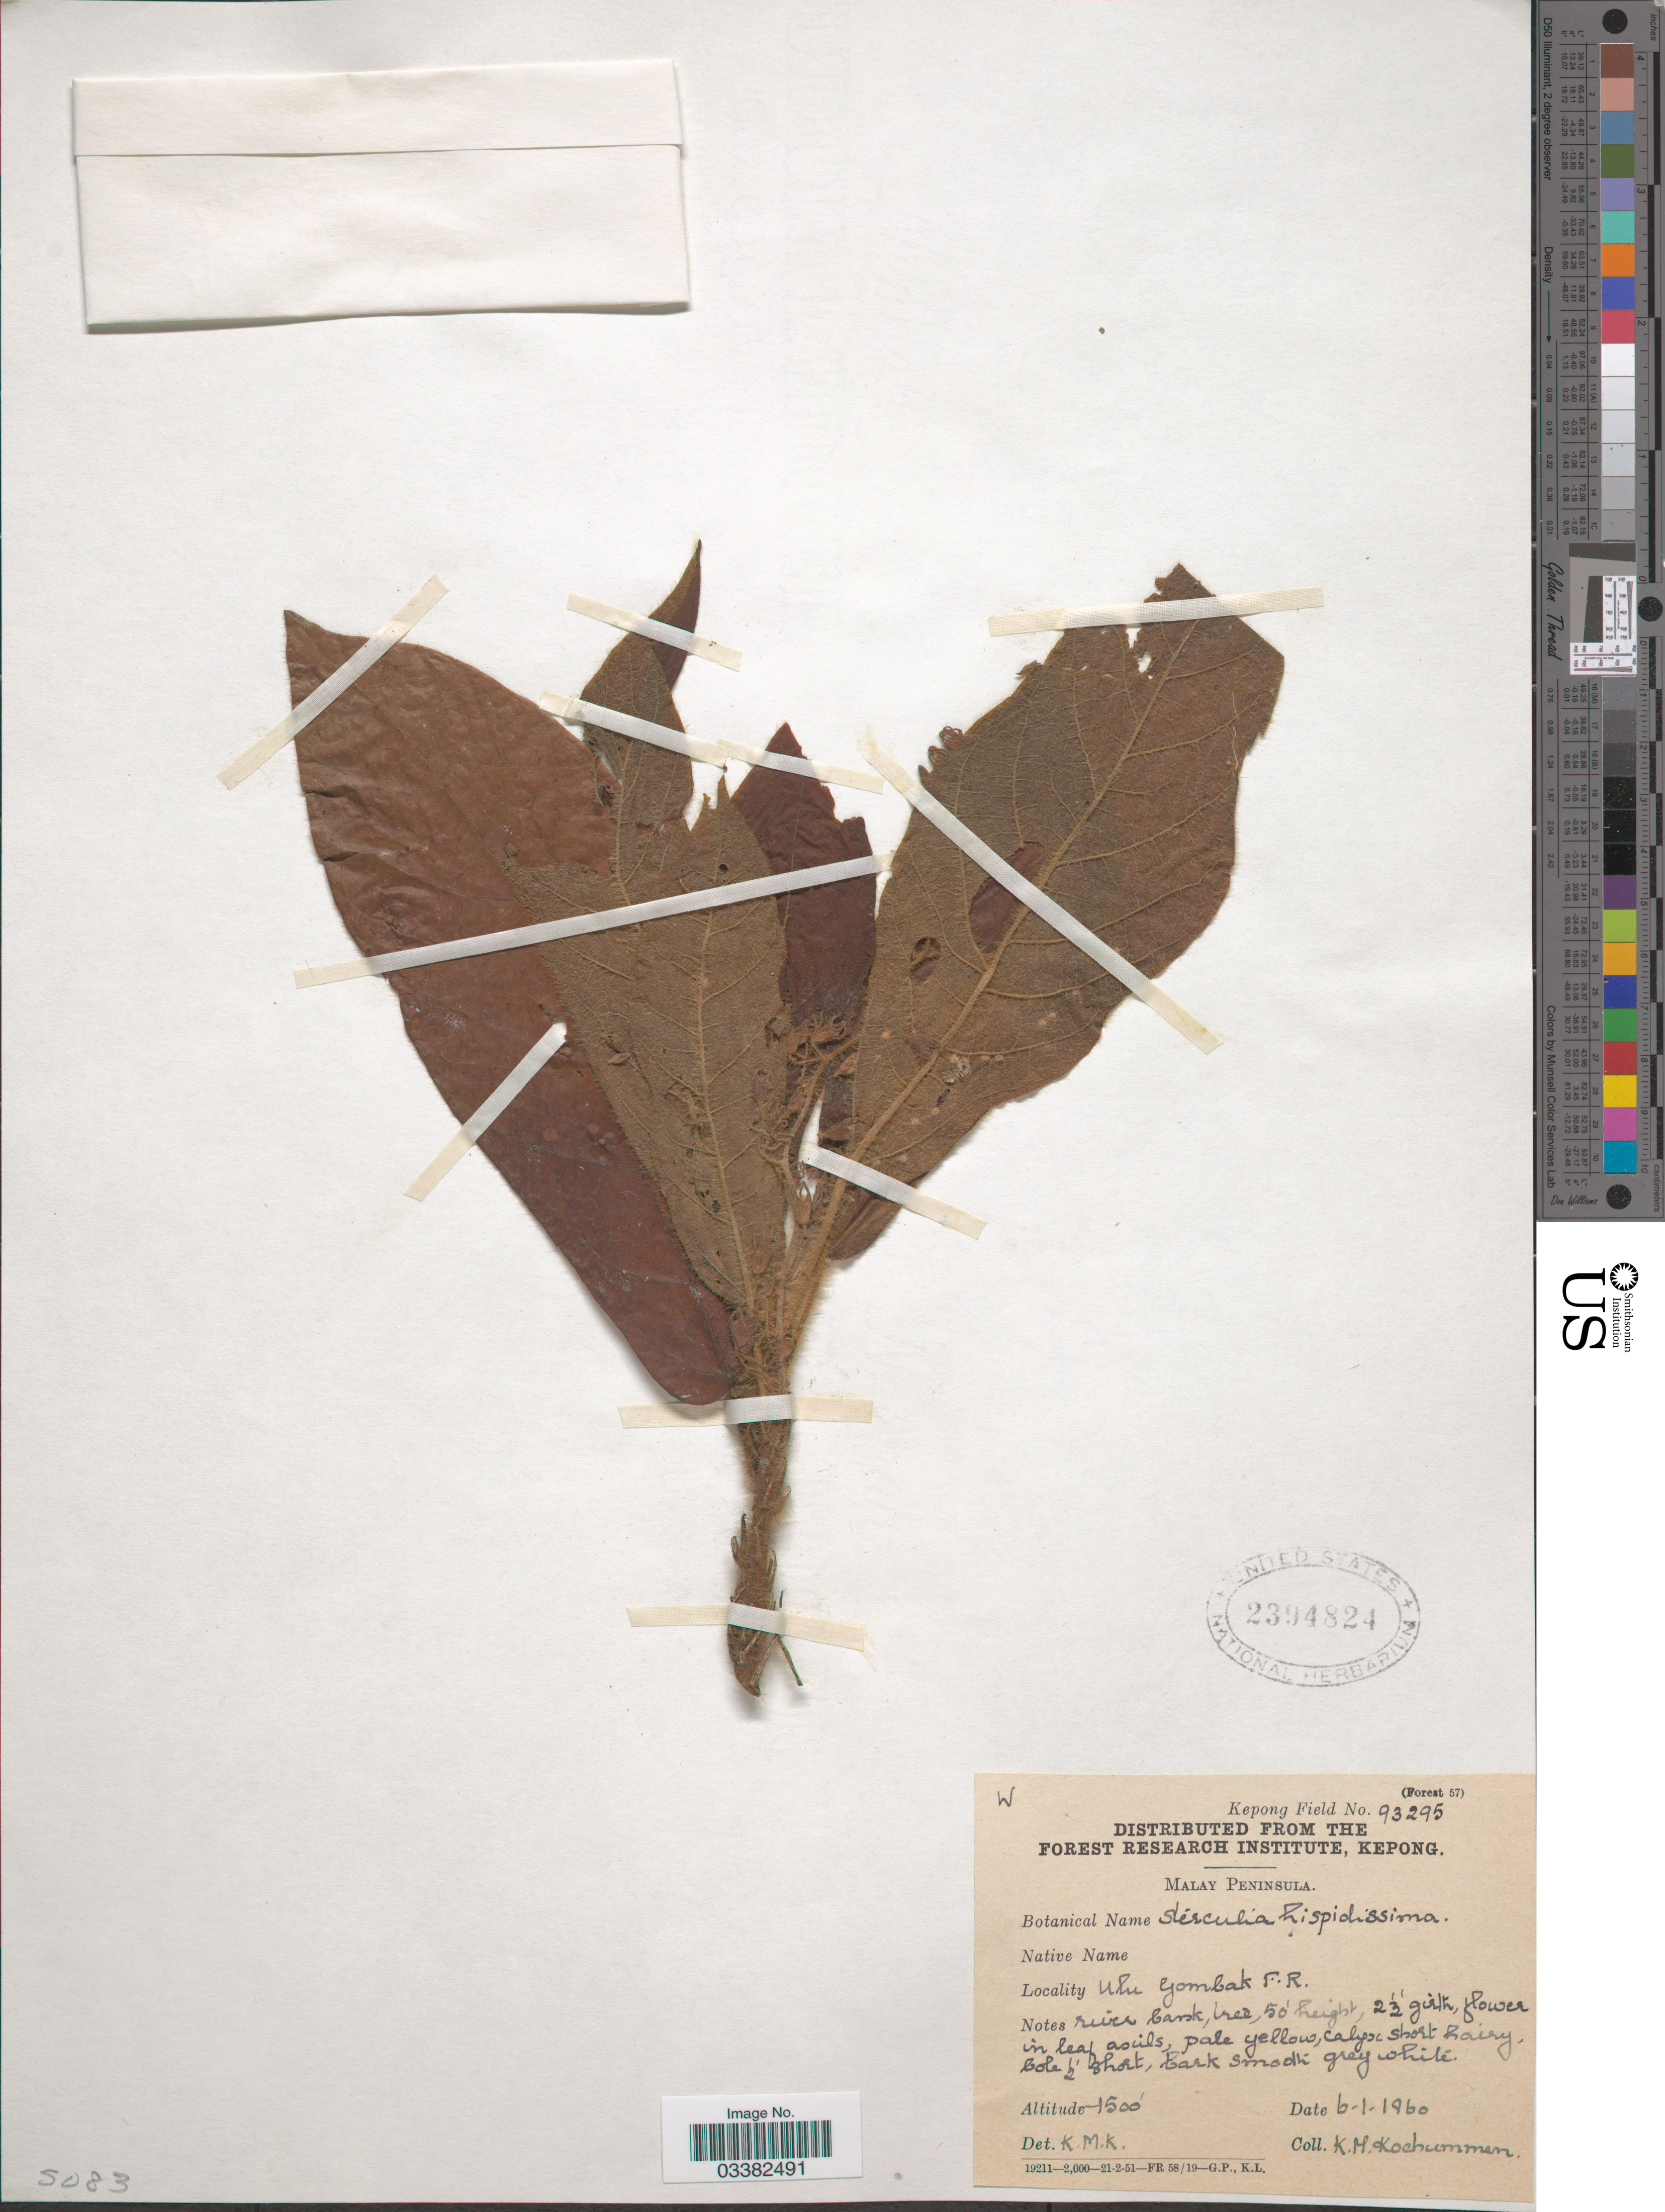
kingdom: Plantae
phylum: Tracheophyta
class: Magnoliopsida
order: Malvales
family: Malvaceae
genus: Sterculia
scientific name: Sterculia hispidissima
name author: Ridl.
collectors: K. Kochummen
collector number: Kepong Field 93295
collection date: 1960-01-06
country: Malaysia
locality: Malay Peninsula. Ulu Gombak, F.R.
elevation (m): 457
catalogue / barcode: US 2394824